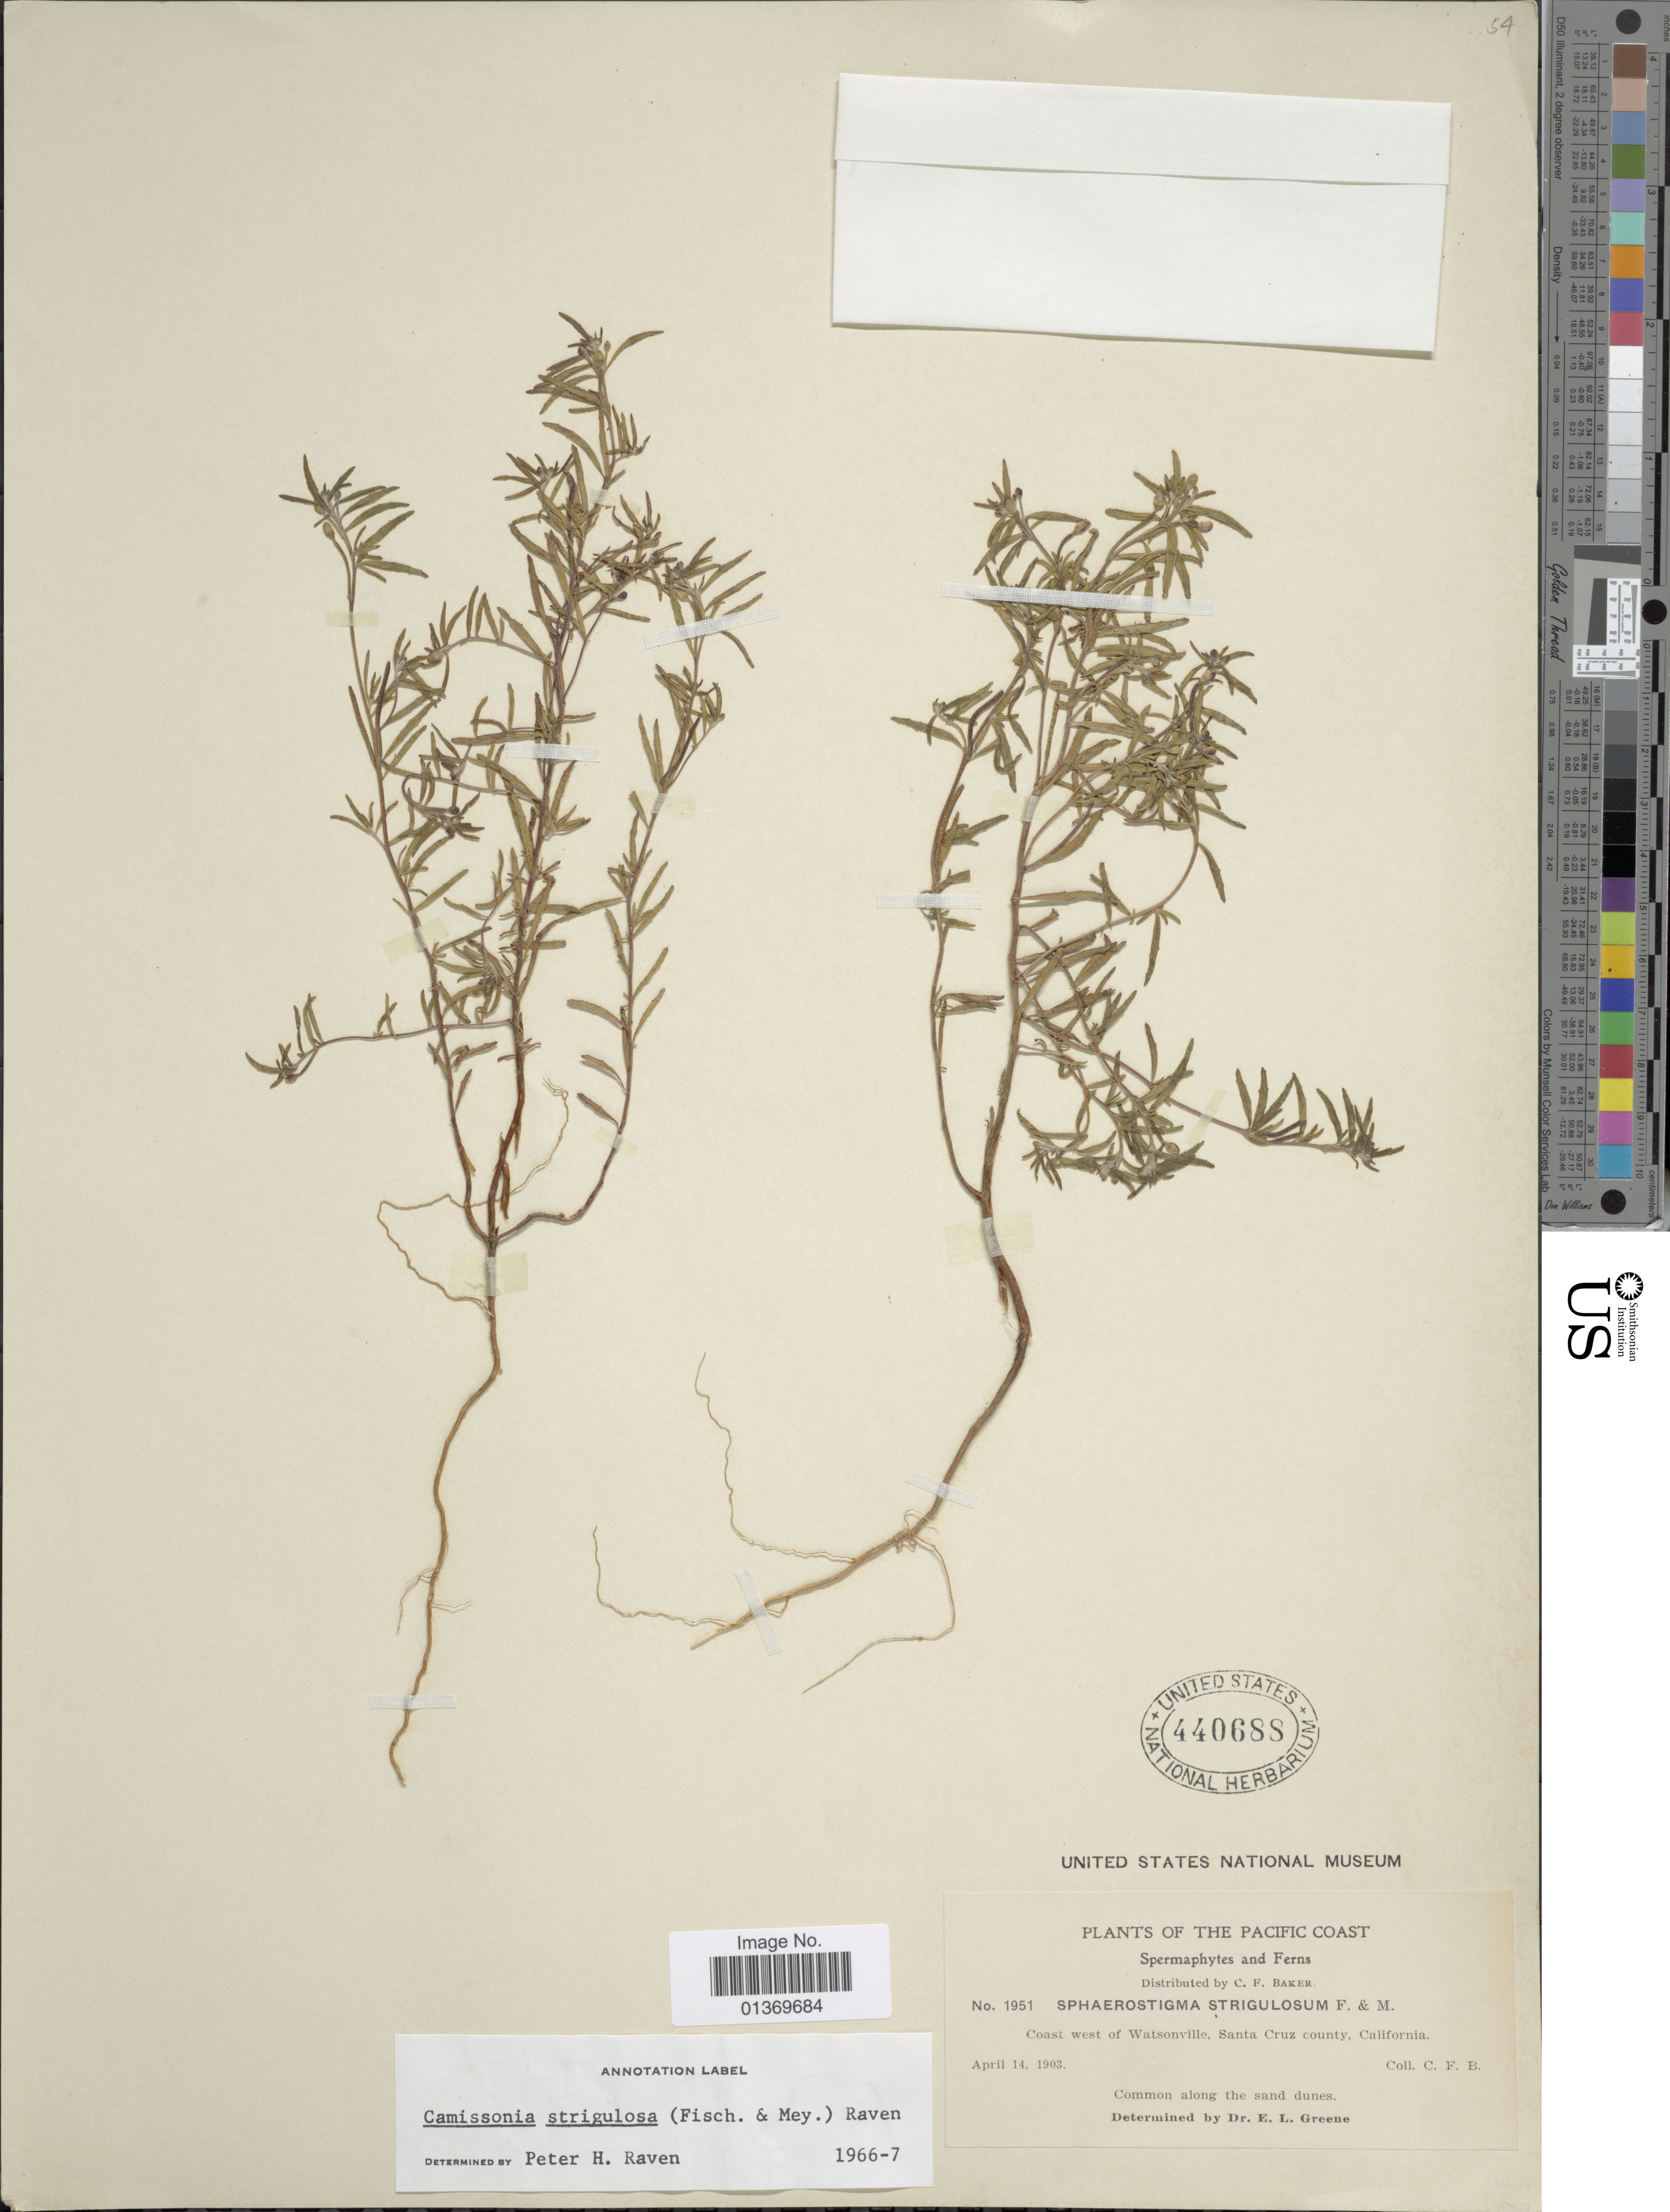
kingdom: Plantae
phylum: Tracheophyta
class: Magnoliopsida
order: Myrtales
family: Onagraceae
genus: Camissonia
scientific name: Camissonia strigulosa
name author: (Fisch. & C.A. Mey.) P.H. Raven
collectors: C. F. Baker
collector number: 1951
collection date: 1903-04-14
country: United States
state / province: California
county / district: Santa Cruz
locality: The Pacific Coast, Coast west of Watsonville, Santa Cruz county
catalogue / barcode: US 440688